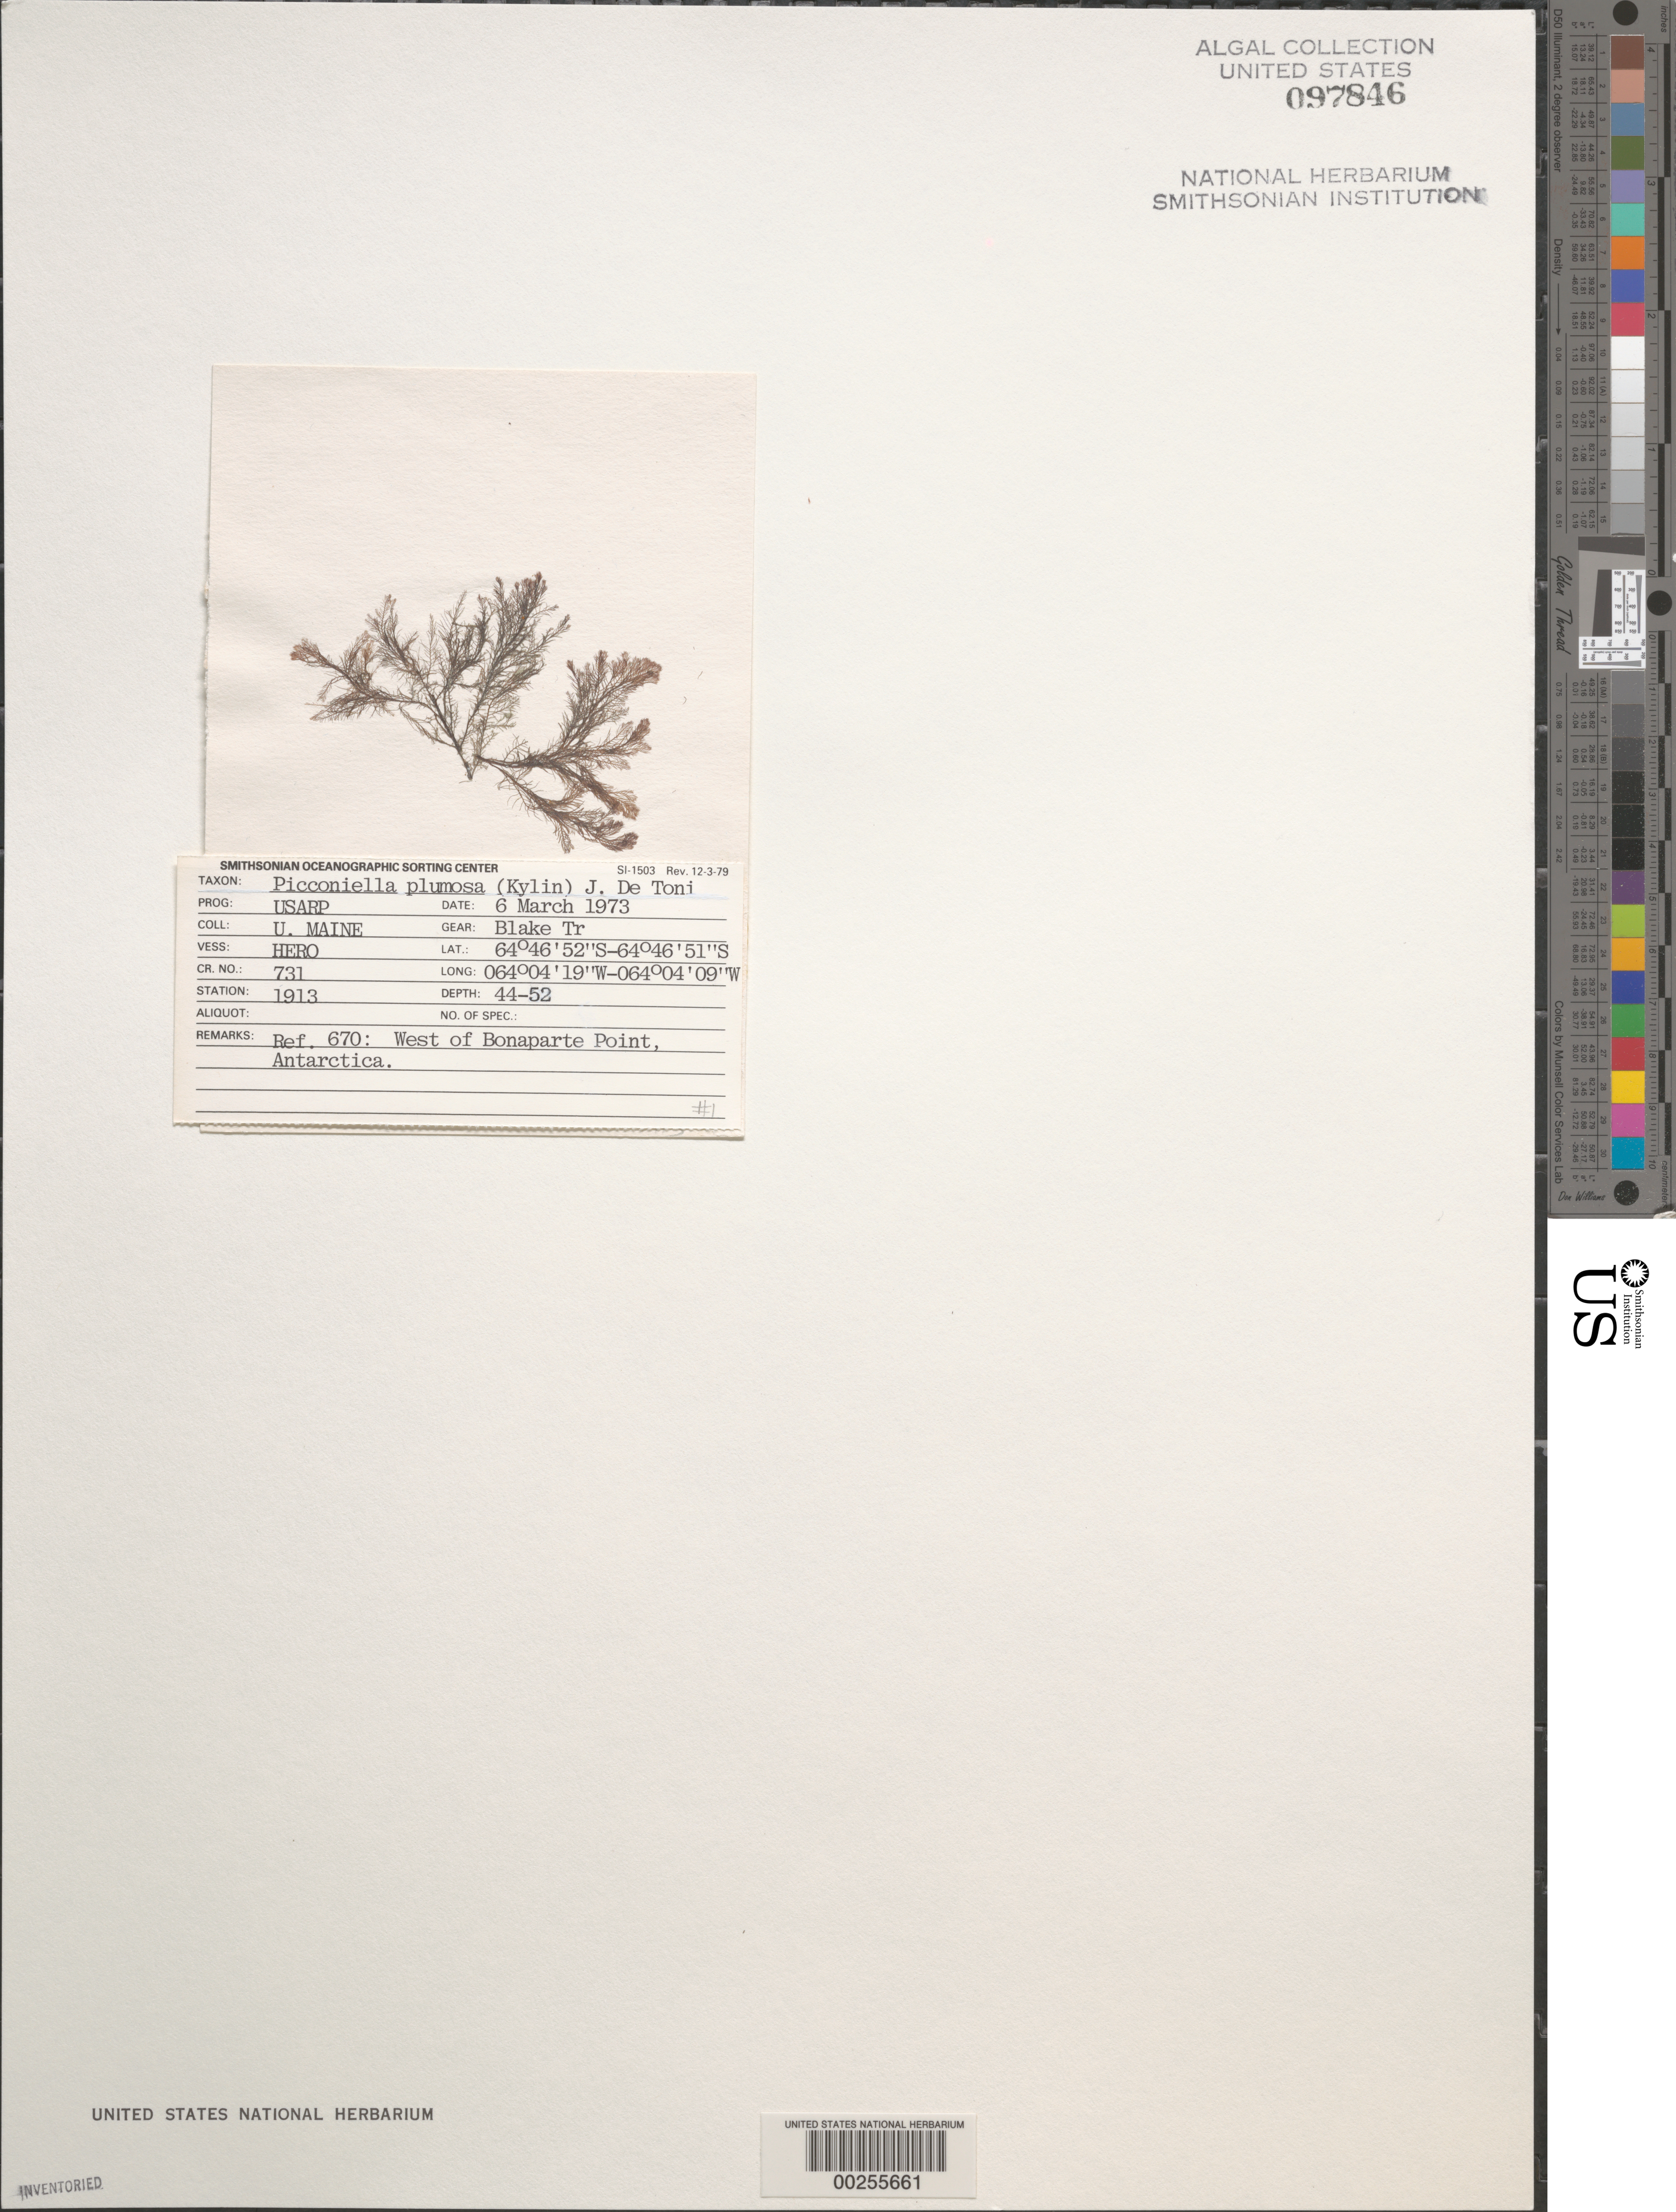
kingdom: Plantae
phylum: Rhodophyta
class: Florideophyceae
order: Ceramiales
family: Rhodomelaceae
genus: Picconiella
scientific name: Picconiella plumosa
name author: (Kylin) De Toni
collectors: University of Maine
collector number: Station 1913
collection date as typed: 06 Mar 1973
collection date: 1973-03-06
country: Antarctica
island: Anvers Island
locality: West of Bonaparte Point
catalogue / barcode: US 97846